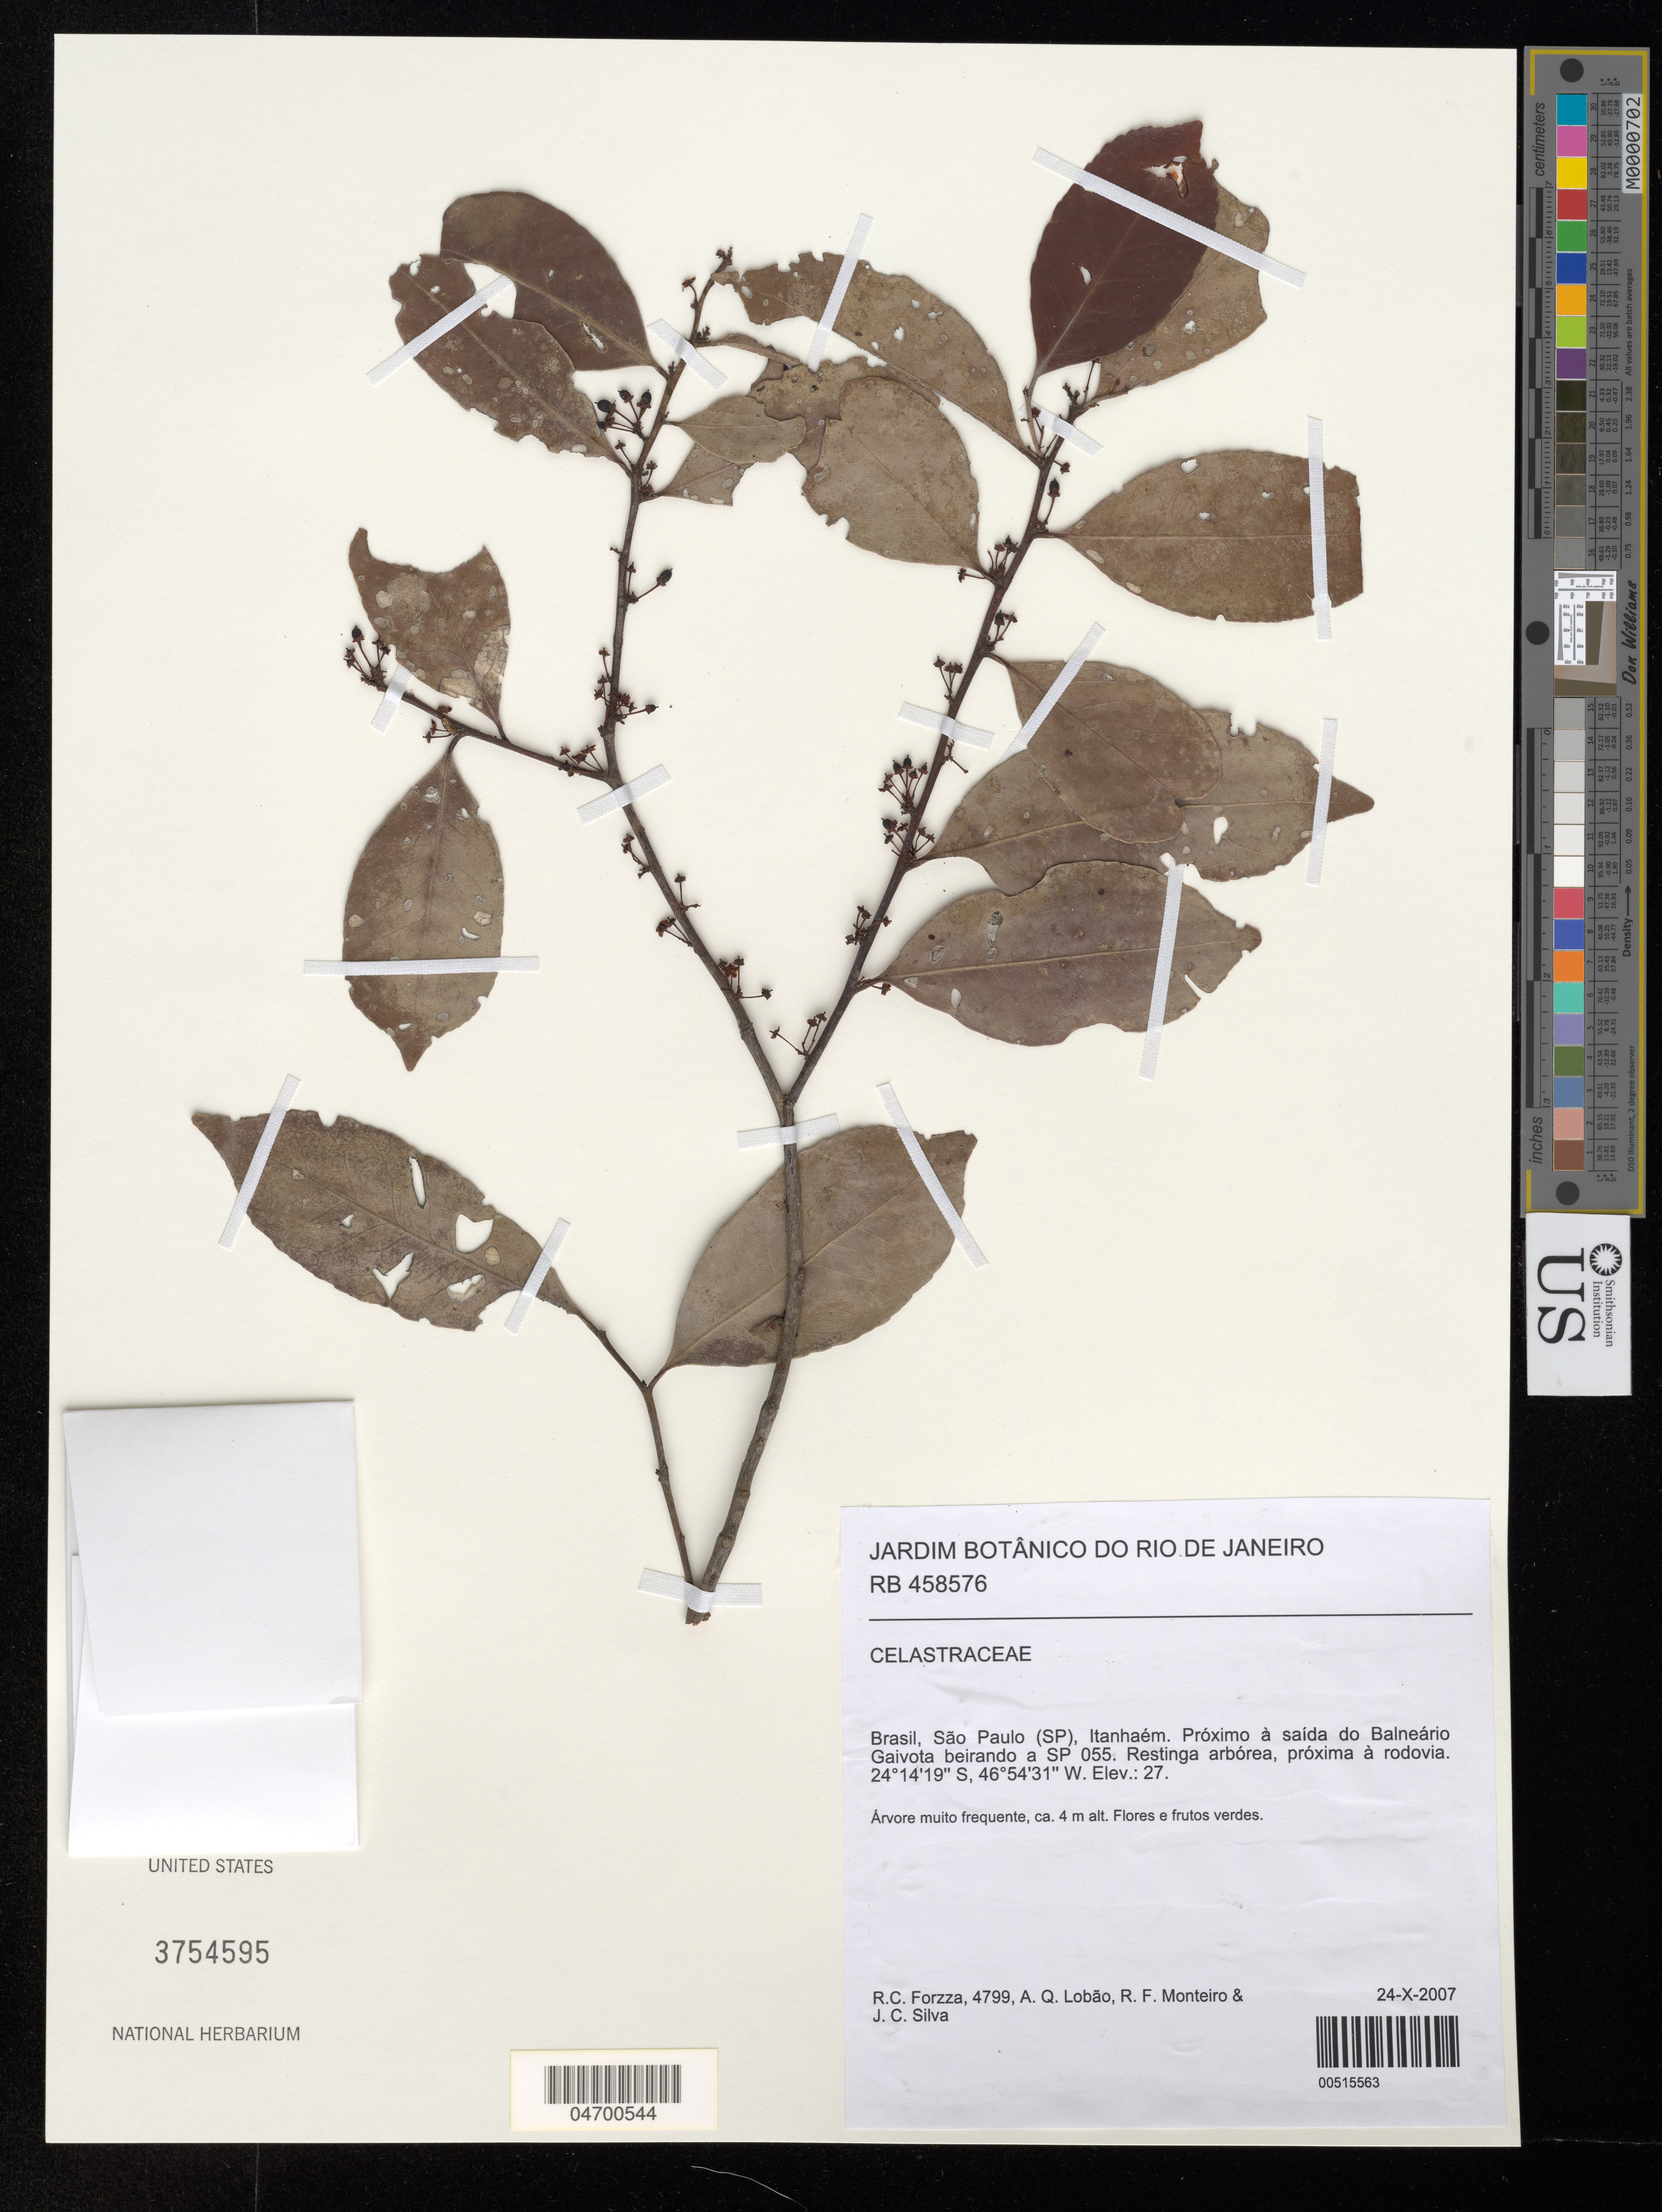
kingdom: Plantae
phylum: Tracheophyta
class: Magnoliopsida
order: Celastrales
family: Celastraceae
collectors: R. C. Forzza, A. Lobão, R. F. Monteiro & J. Silva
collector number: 4799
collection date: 2007-10-24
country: Brazil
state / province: São Paulo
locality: Itanhaém. Próximo à saída do Balneärio Gaivoto beirando a SP 055. Restinga arbórea, próxima à rodovia.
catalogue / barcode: US 3754595